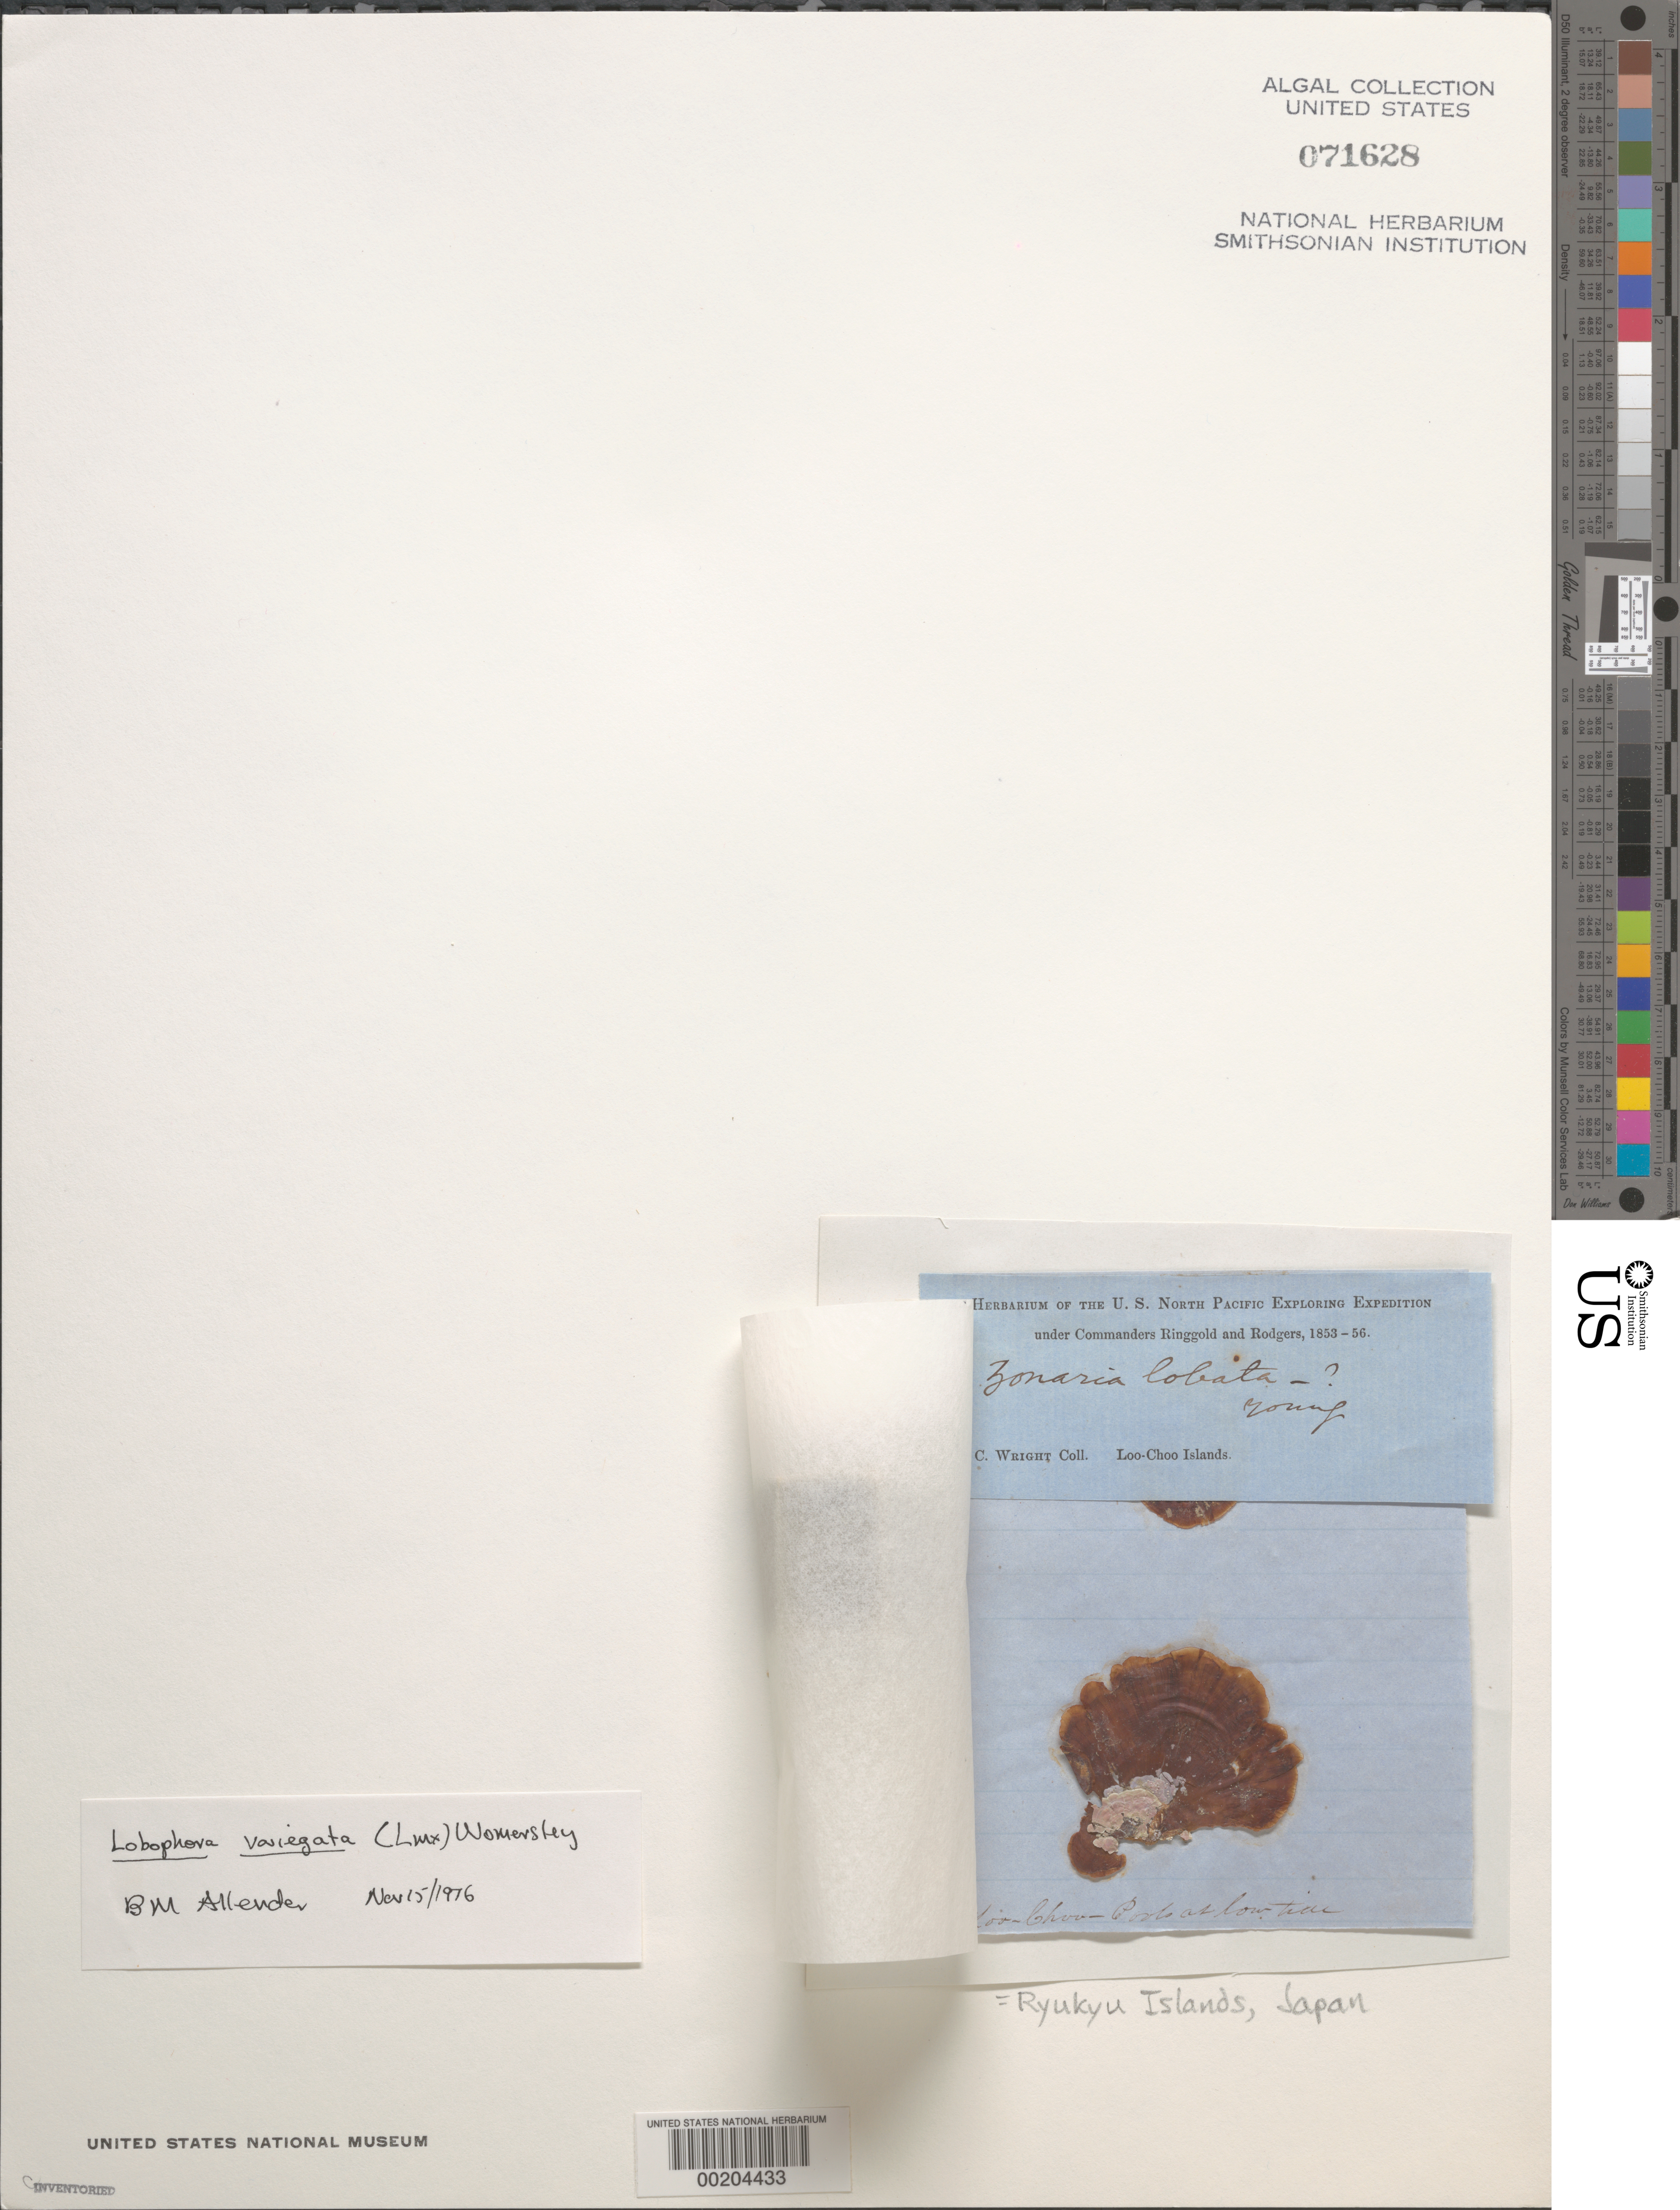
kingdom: Chromista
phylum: Ochrophyta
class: Phaeophyceae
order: Dictyotales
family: Dictyotaceae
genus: Lobophora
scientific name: Lobophora variegata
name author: (J.V.Lamouroux) Womersley & E.C. Oliveira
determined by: Allender, B. M.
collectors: C. Wright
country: Japan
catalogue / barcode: US 71628